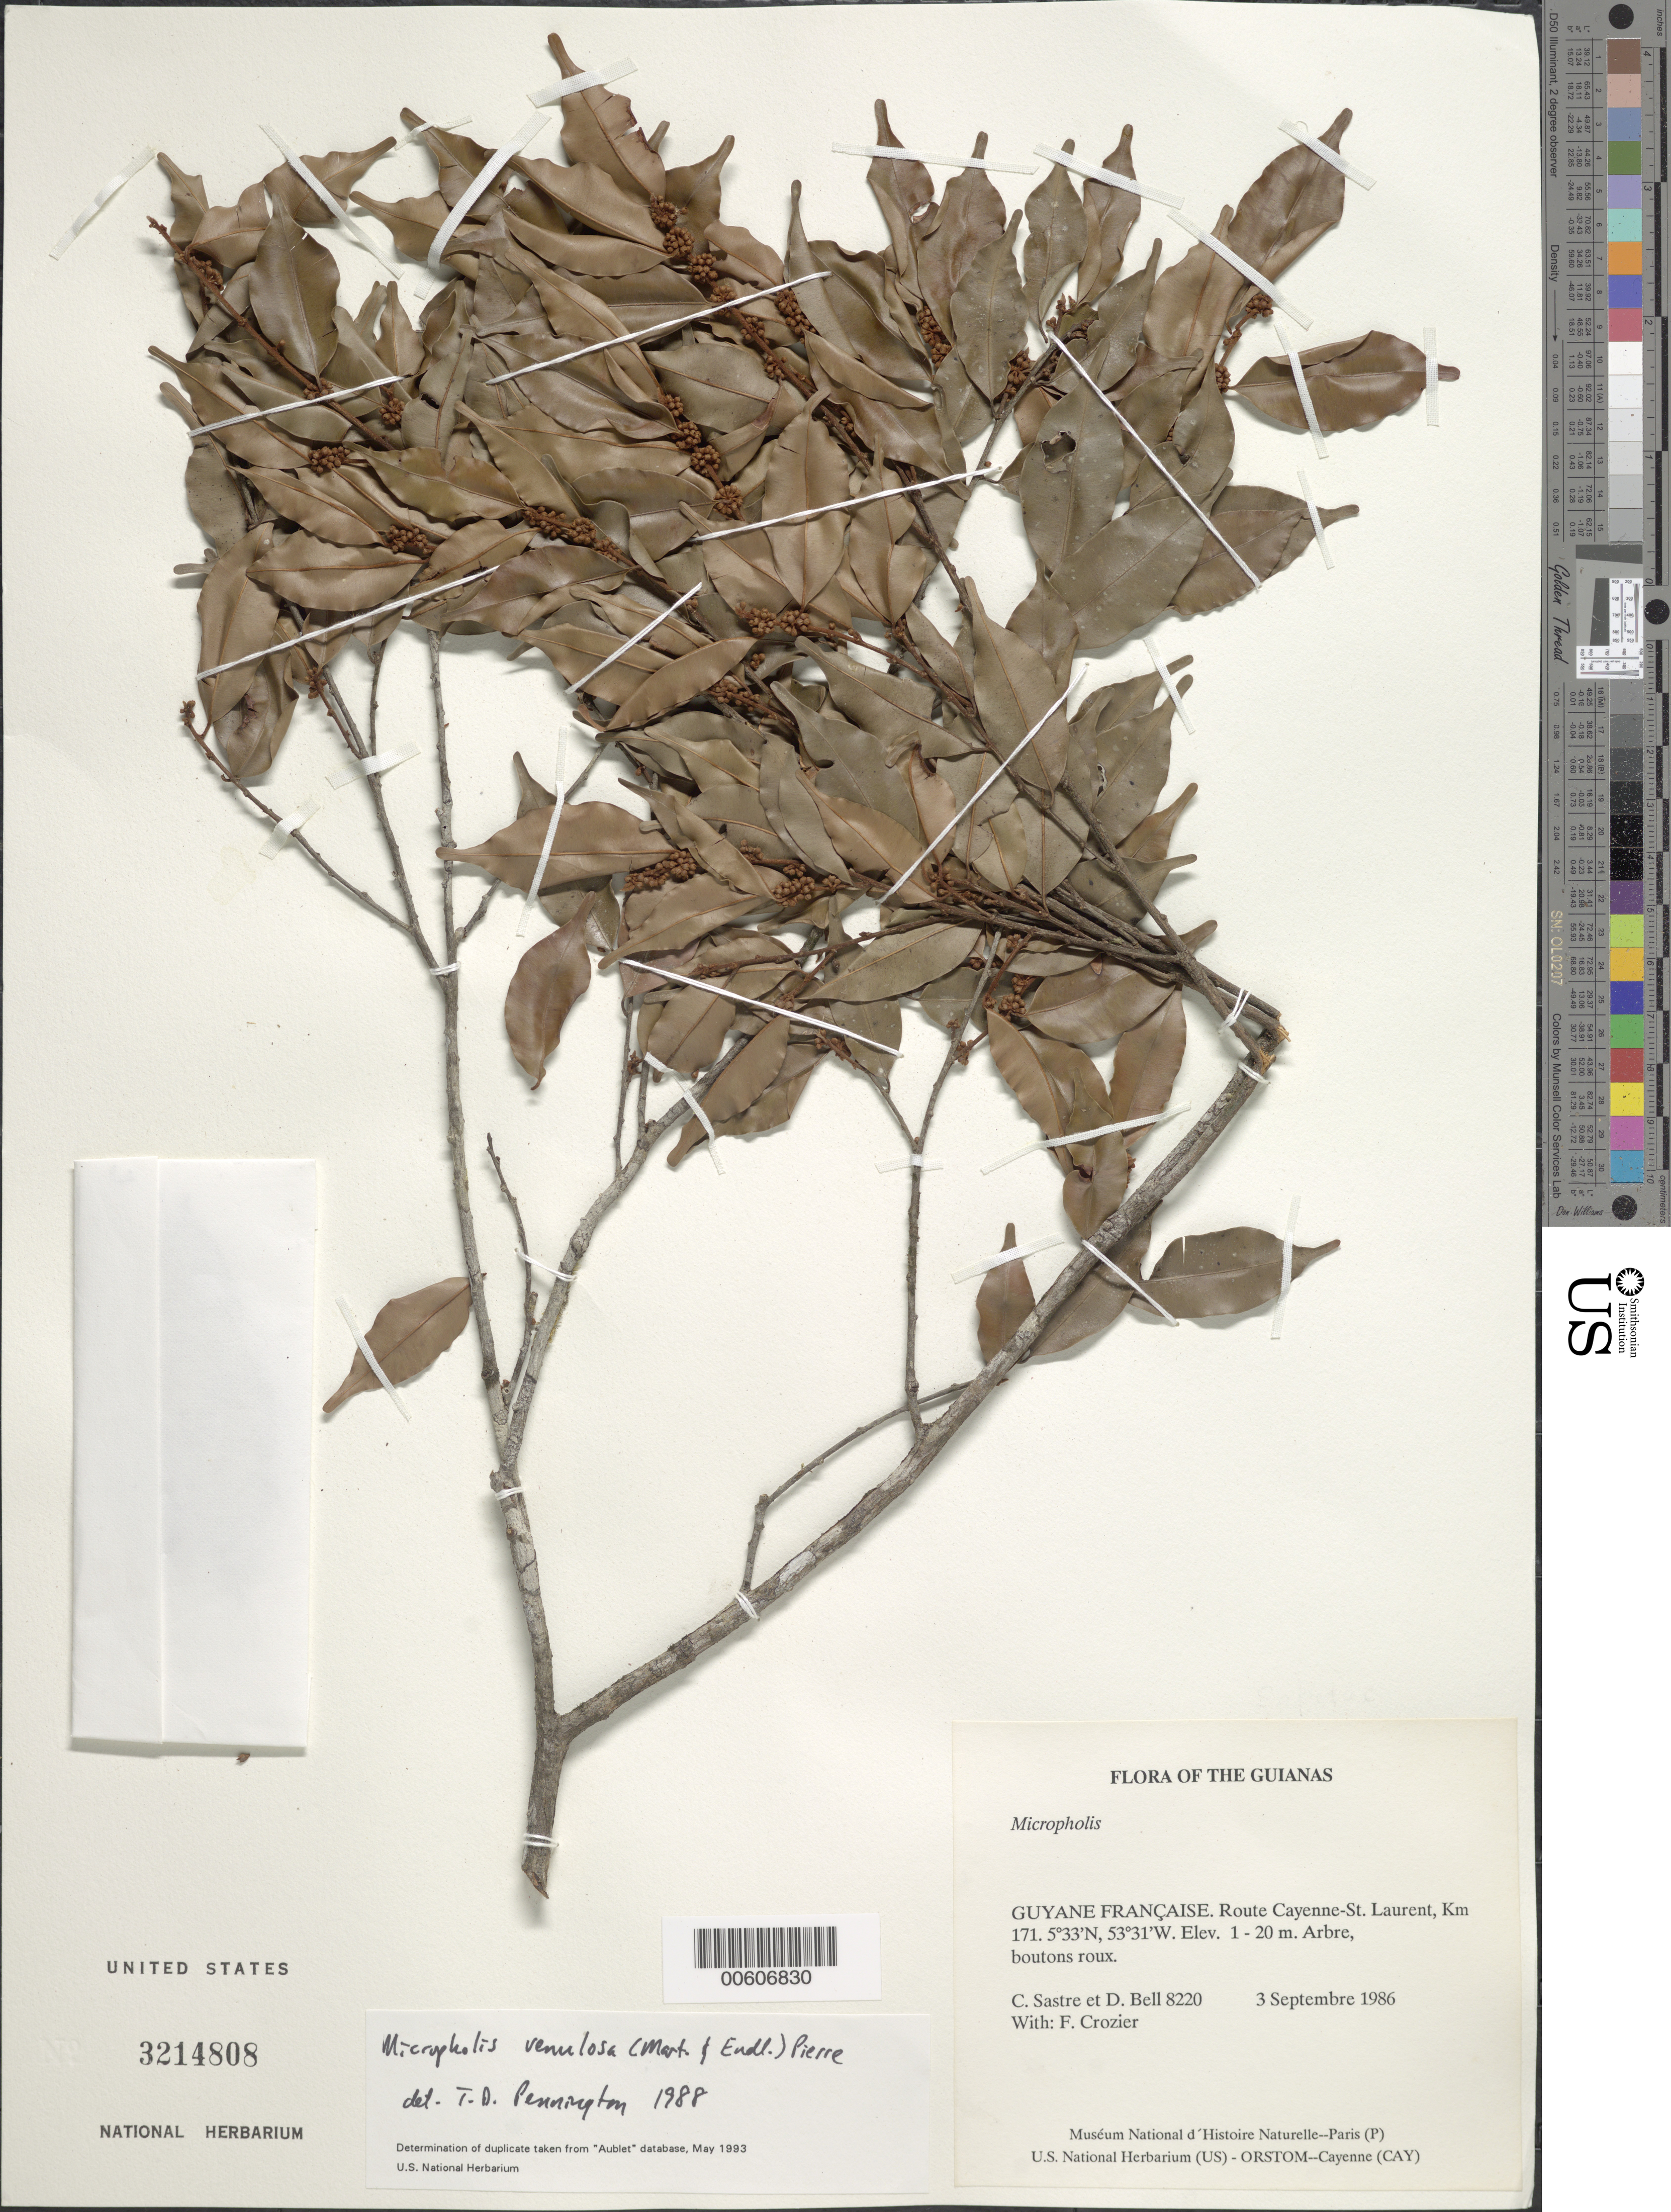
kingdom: Plantae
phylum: Tracheophyta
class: Magnoliopsida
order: Ericales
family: Sapotaceae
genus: Micropholis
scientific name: Micropholis venulosa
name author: (Mart. & Eichler) Pierre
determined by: Pennington, T. D., (K)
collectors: C. H. L. Sastre, D. A. Bell & F. Crozier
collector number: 8220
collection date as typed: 3 September 1986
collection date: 1986-09-03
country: French Guiana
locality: Route Cayenne-St. Laurent, Km 171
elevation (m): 1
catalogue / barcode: US 3214808